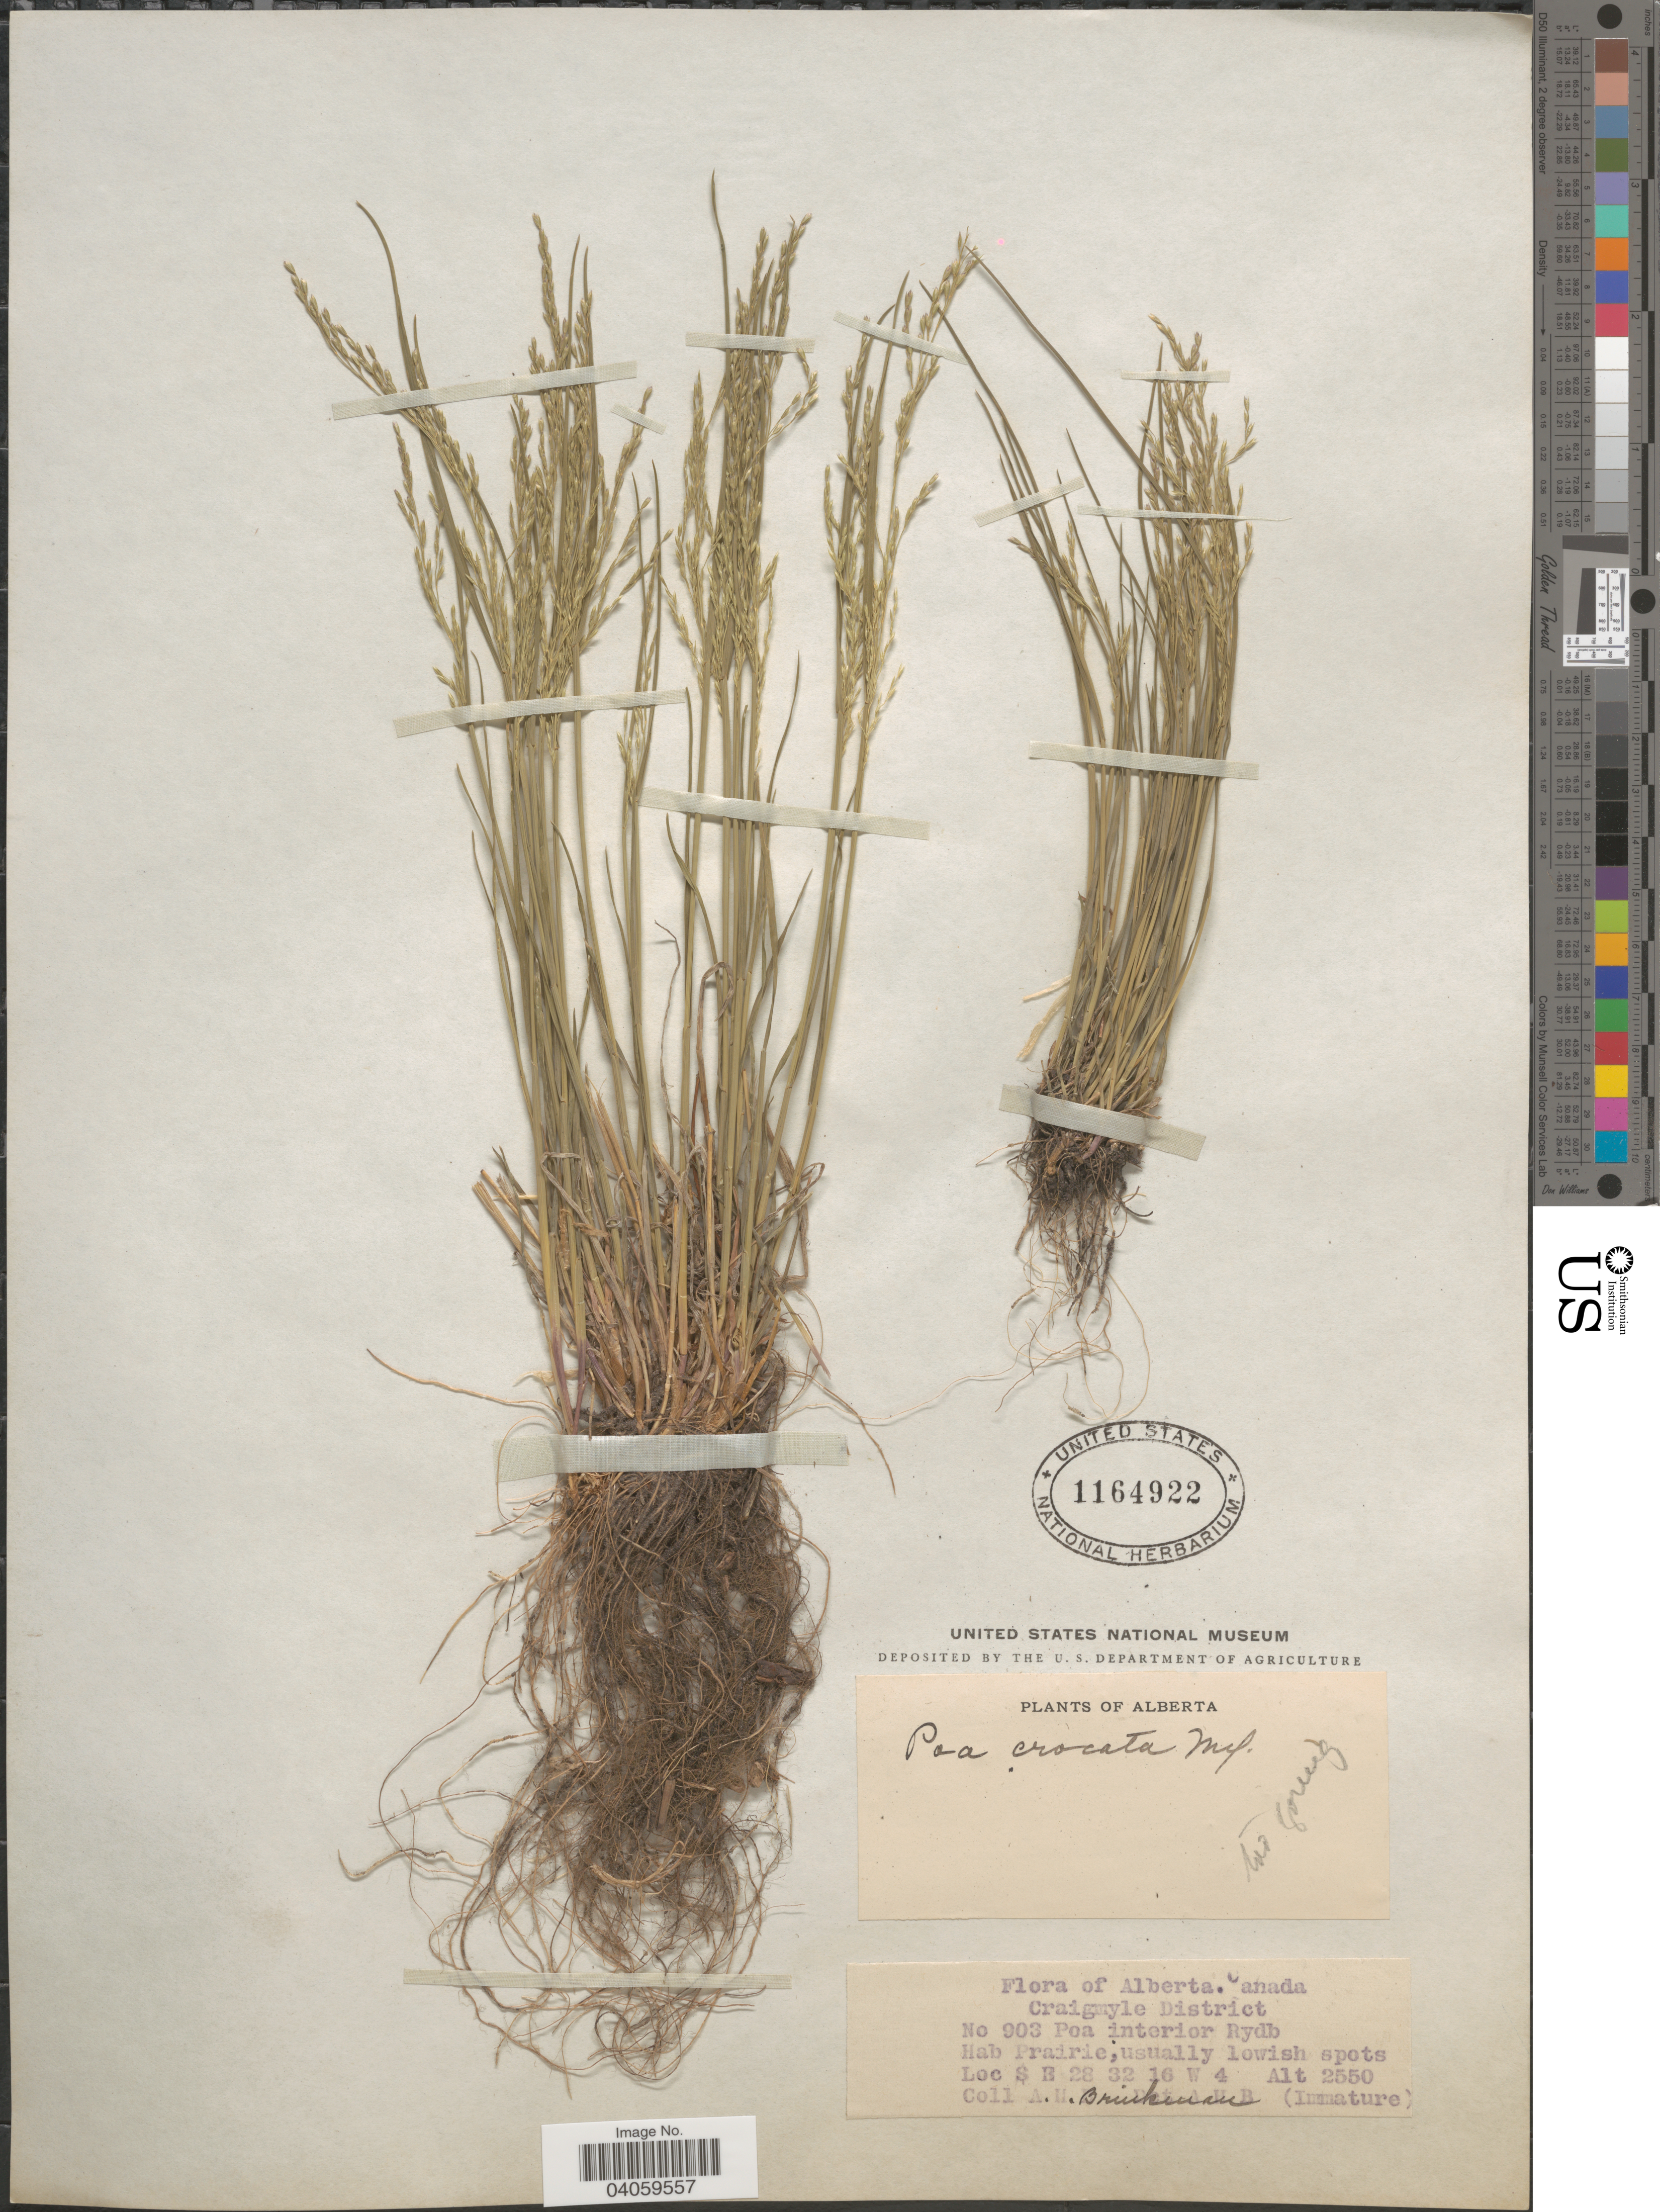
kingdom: Plantae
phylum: Tracheophyta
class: Liliopsida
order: Poales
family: Poaceae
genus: Poa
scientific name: Poa interior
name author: Rydb.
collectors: A. Brinkman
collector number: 903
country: Canada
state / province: Alberta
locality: Craigmyle District. S E 28 32 16 W 4.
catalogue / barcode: US 1164922